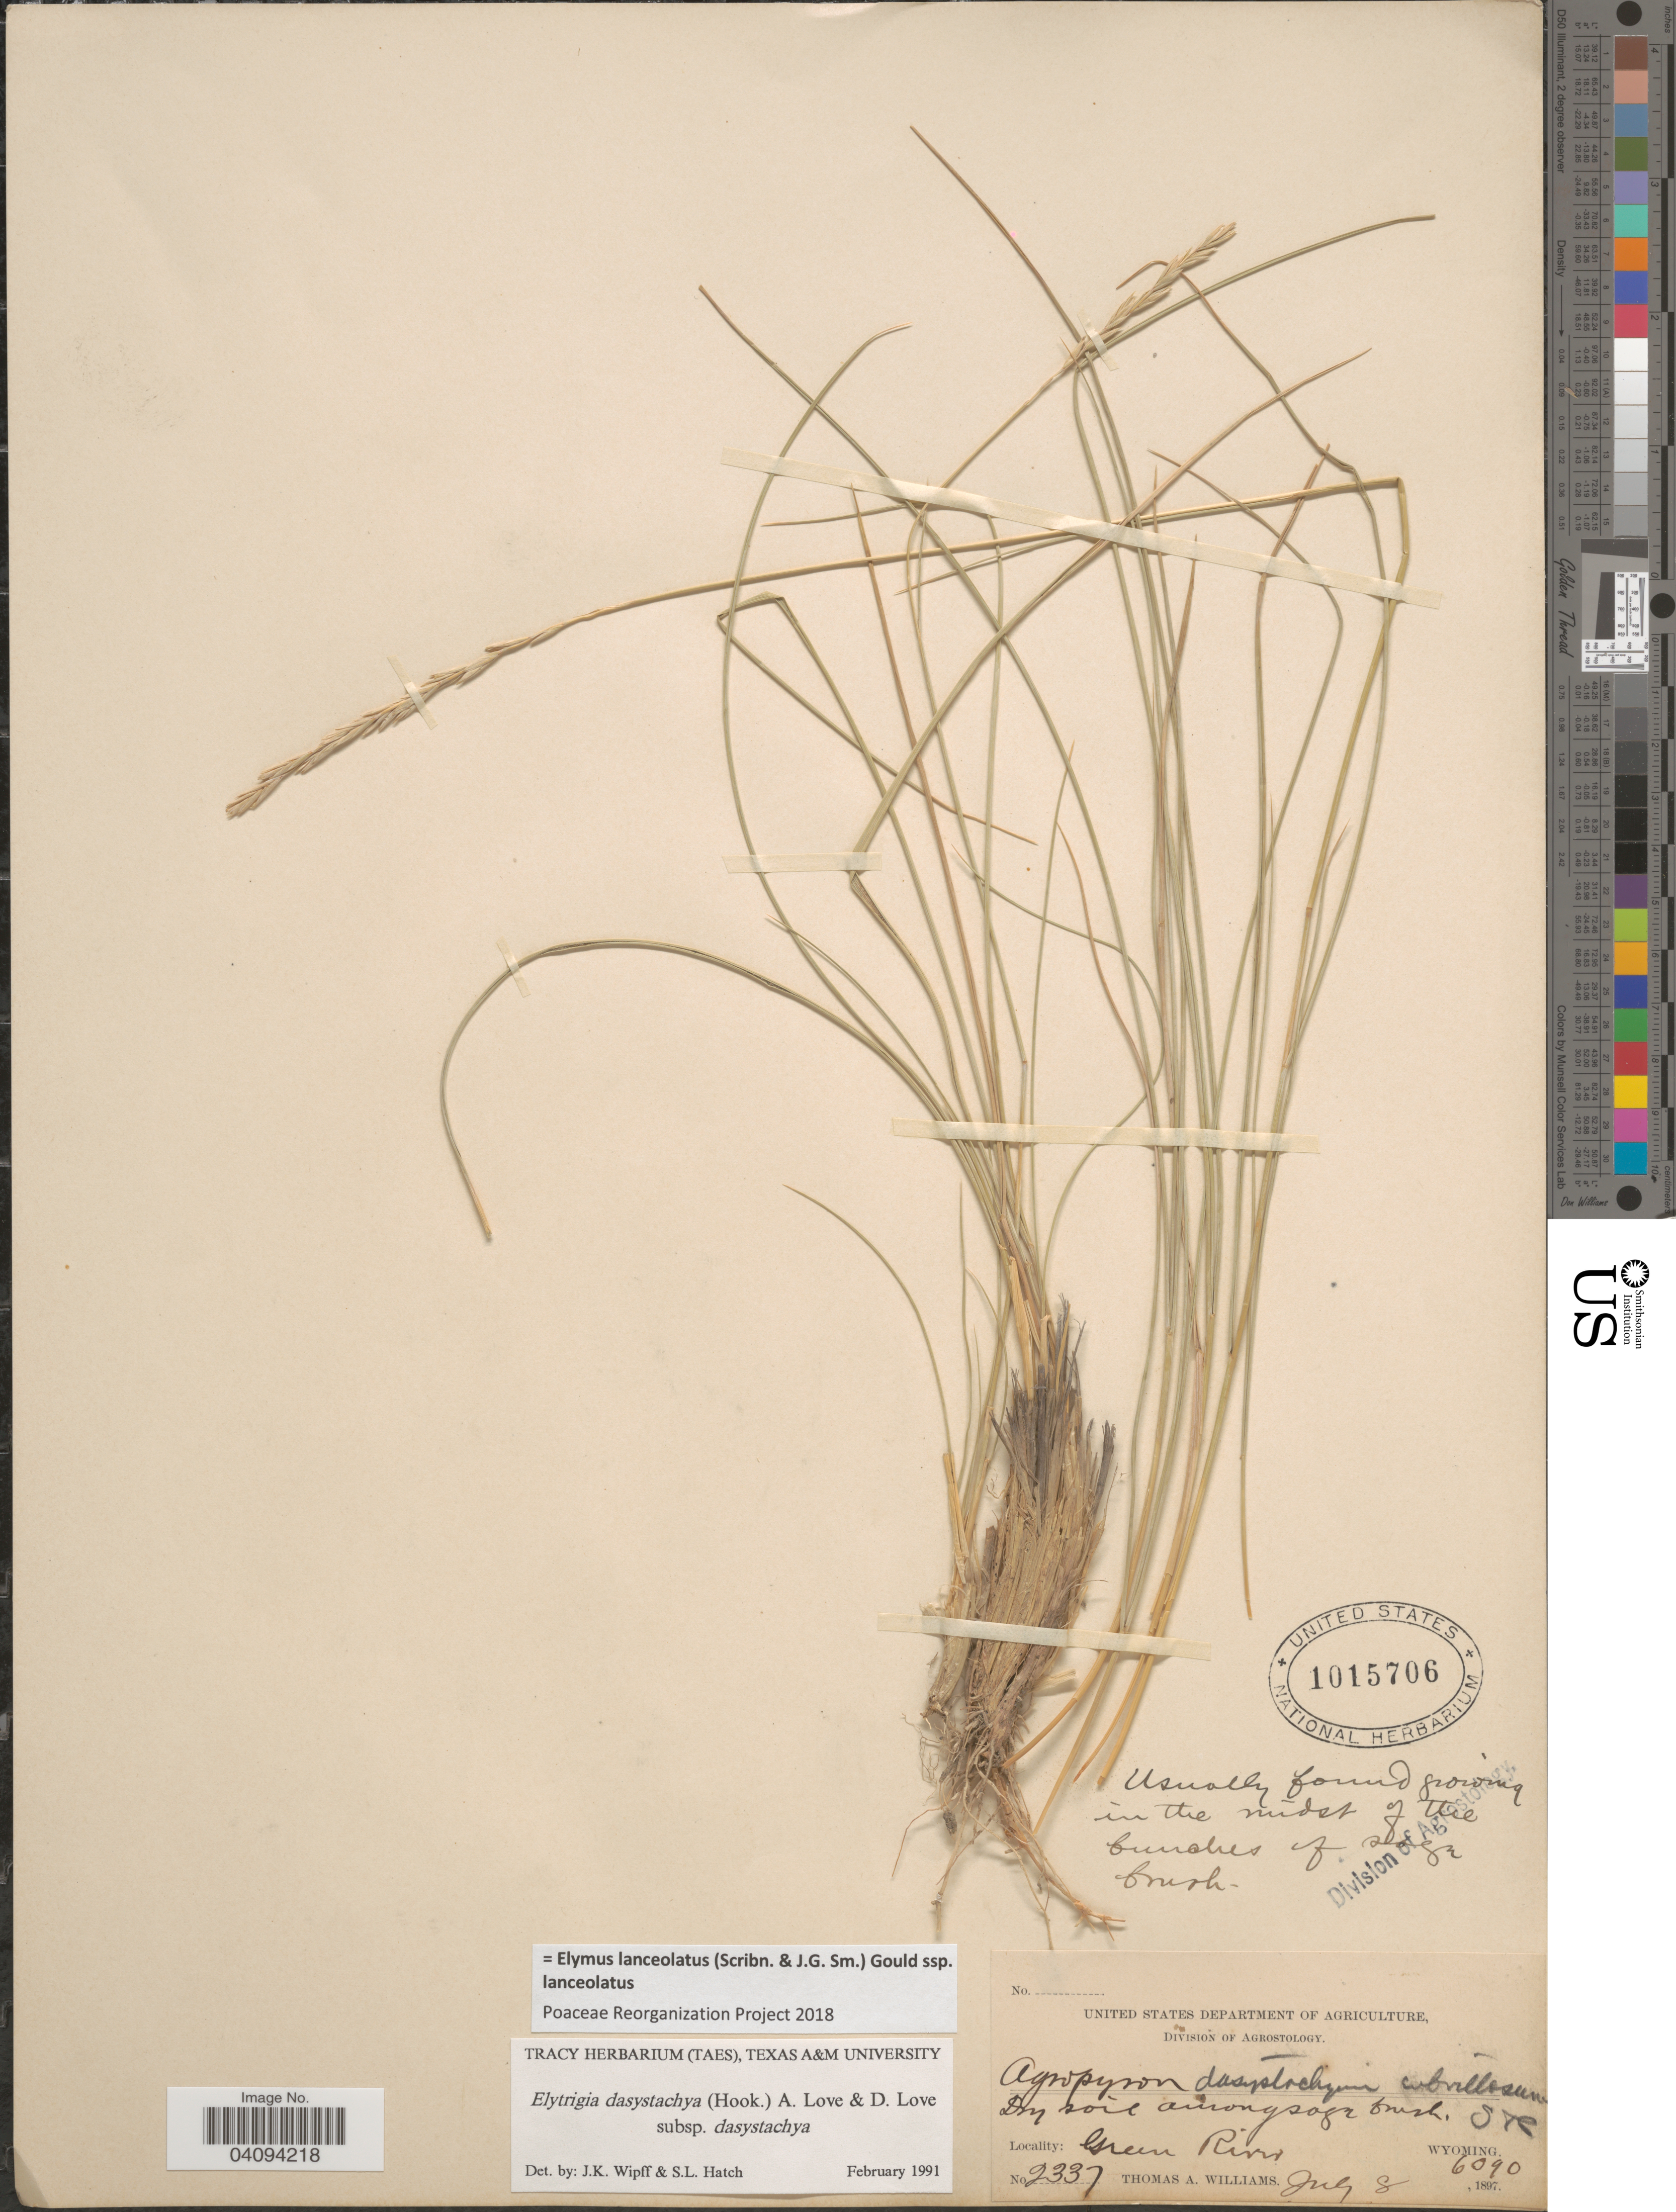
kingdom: Plantae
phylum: Tracheophyta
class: Liliopsida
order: Poales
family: Poaceae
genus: Elymus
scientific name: Elymus lanceolatus subsp. lanceolatus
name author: (Scribn. & J.G. Sm.) Gould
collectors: T. A. Williams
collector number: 2337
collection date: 1897-07-08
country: United States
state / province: Wyoming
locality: Dry soil amongsage bush. Green River.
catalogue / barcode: US 1015706